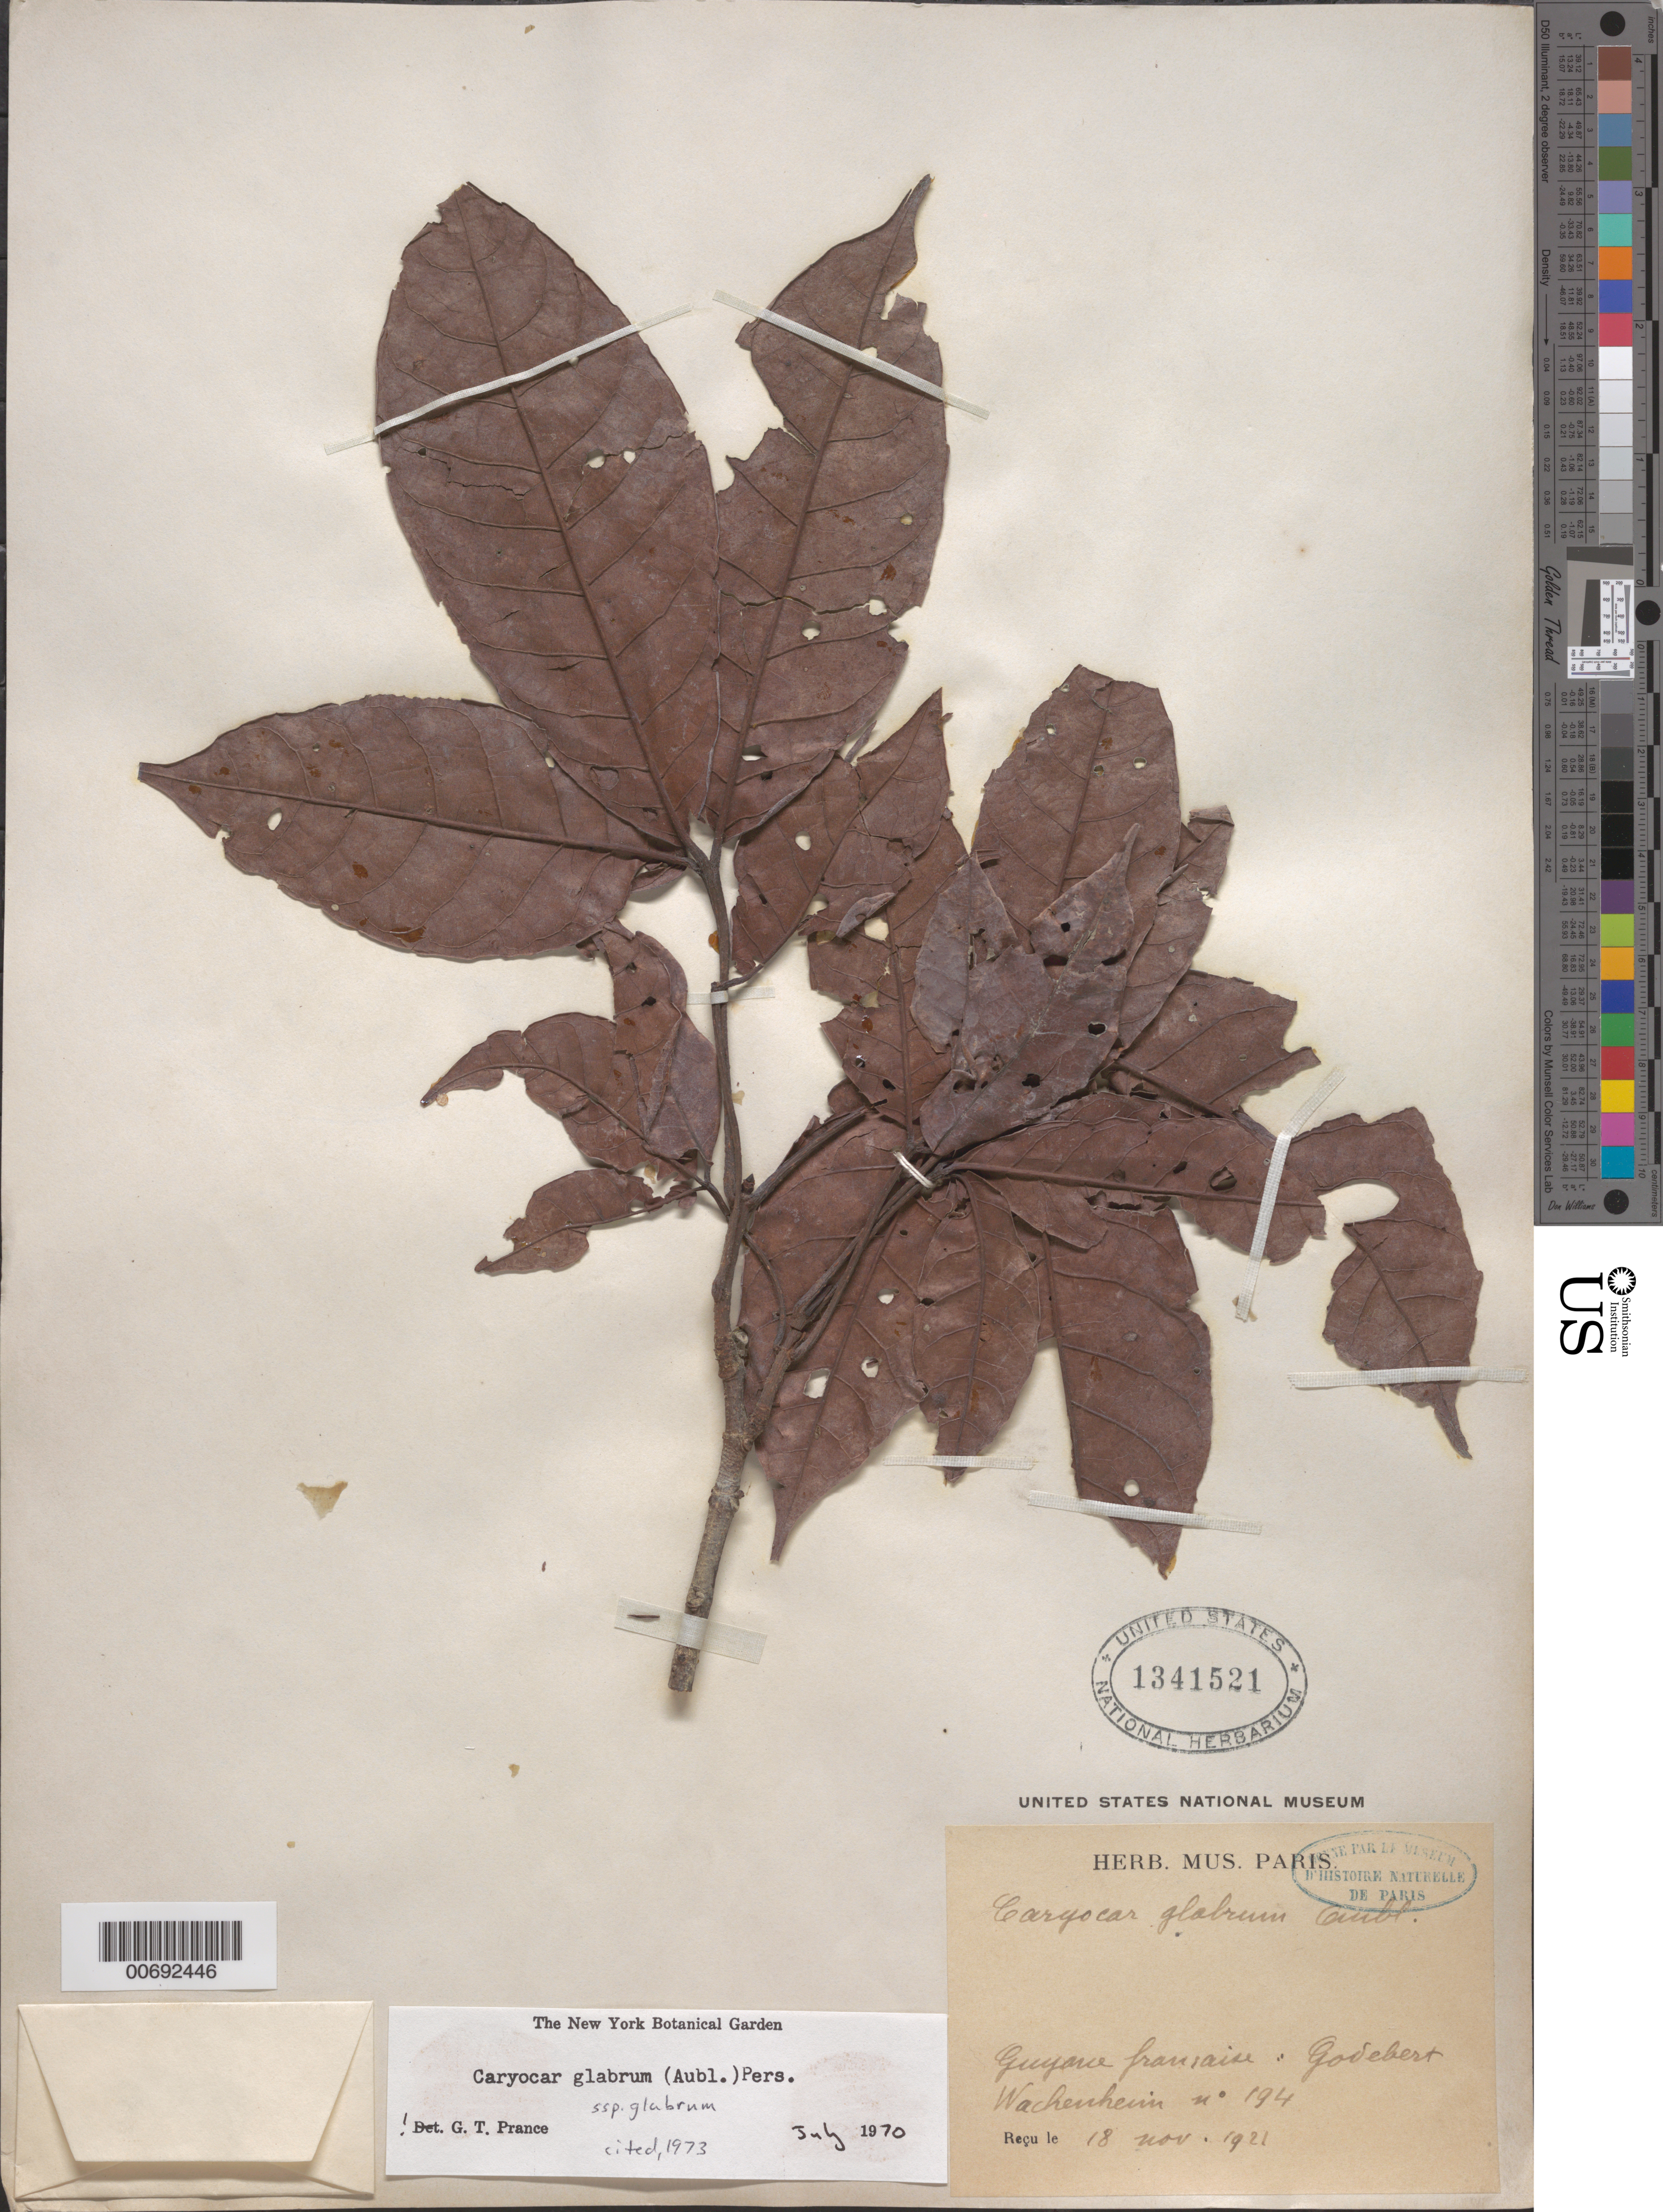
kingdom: Plantae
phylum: Tracheophyta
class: Magnoliopsida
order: Malpighiales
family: Caryocaraceae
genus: Caryocar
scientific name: Caryocar glabrum subsp. glabrum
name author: (Aubl.) Pers.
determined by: Prance, G. T.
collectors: G. Wachenheim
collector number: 194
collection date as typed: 18-Nov-21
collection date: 1921-11-18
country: French Guiana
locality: Godebert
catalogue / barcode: US 1341521